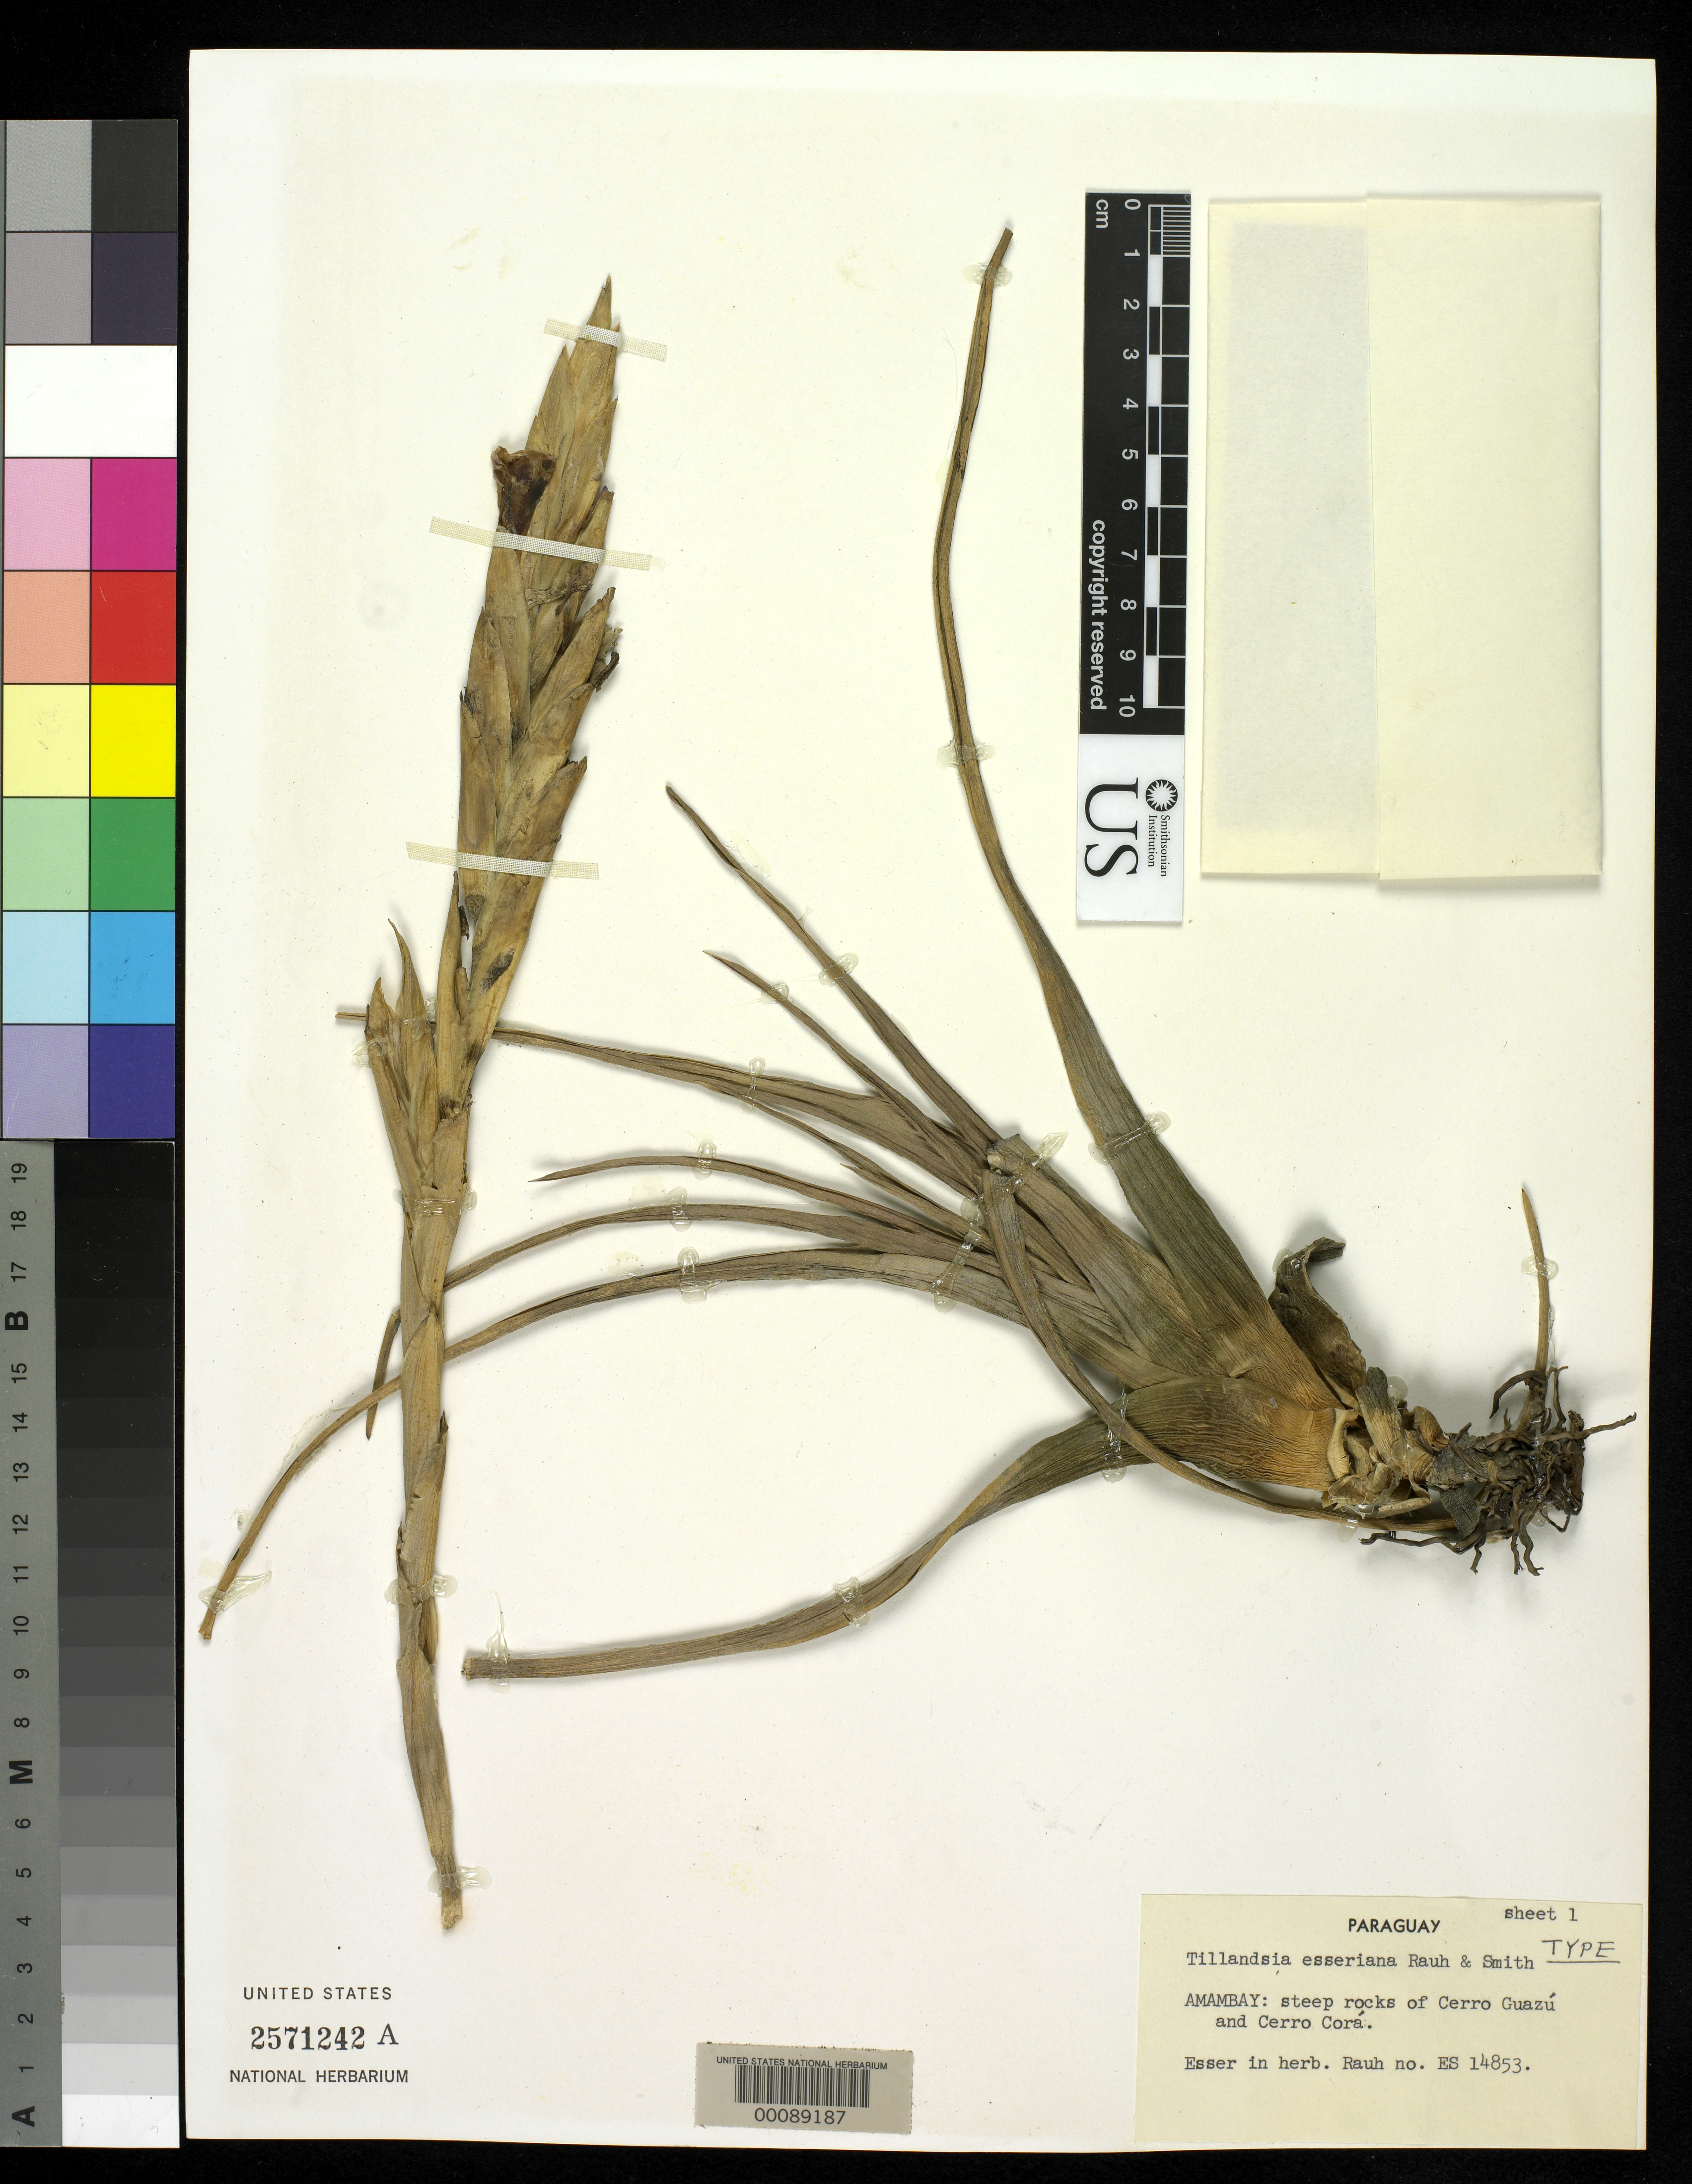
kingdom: Plantae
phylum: Tracheophyta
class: Liliopsida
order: Poales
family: Bromeliaceae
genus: Tillandsia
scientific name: Tillandsia esseriana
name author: Rauh & L.B. Sm.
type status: Holotype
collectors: -- Esser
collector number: Rauh Herb. ES-14853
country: Paraguay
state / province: Amambay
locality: Cerro Guazu and Cerro Cora.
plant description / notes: Specimen apparently made by Rauh from cultivated plant originally collected by Esser; protologue, "Paraguay: Amambay: on steep rocks of the Cerro Guazu and Cerro Corá, Esser s.n., cult. W. Rauh ES-14853 (US, type)". "Esser" = Hermann Esser, bromeliad gardener at Munich Botanical Garden (Hajo Esser, email comm. June 2013).; Label states "sheet 1". "Sheet 2" is mounted with description & photos (no specimen) and is filed in main herbarium.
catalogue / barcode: US 2571242A